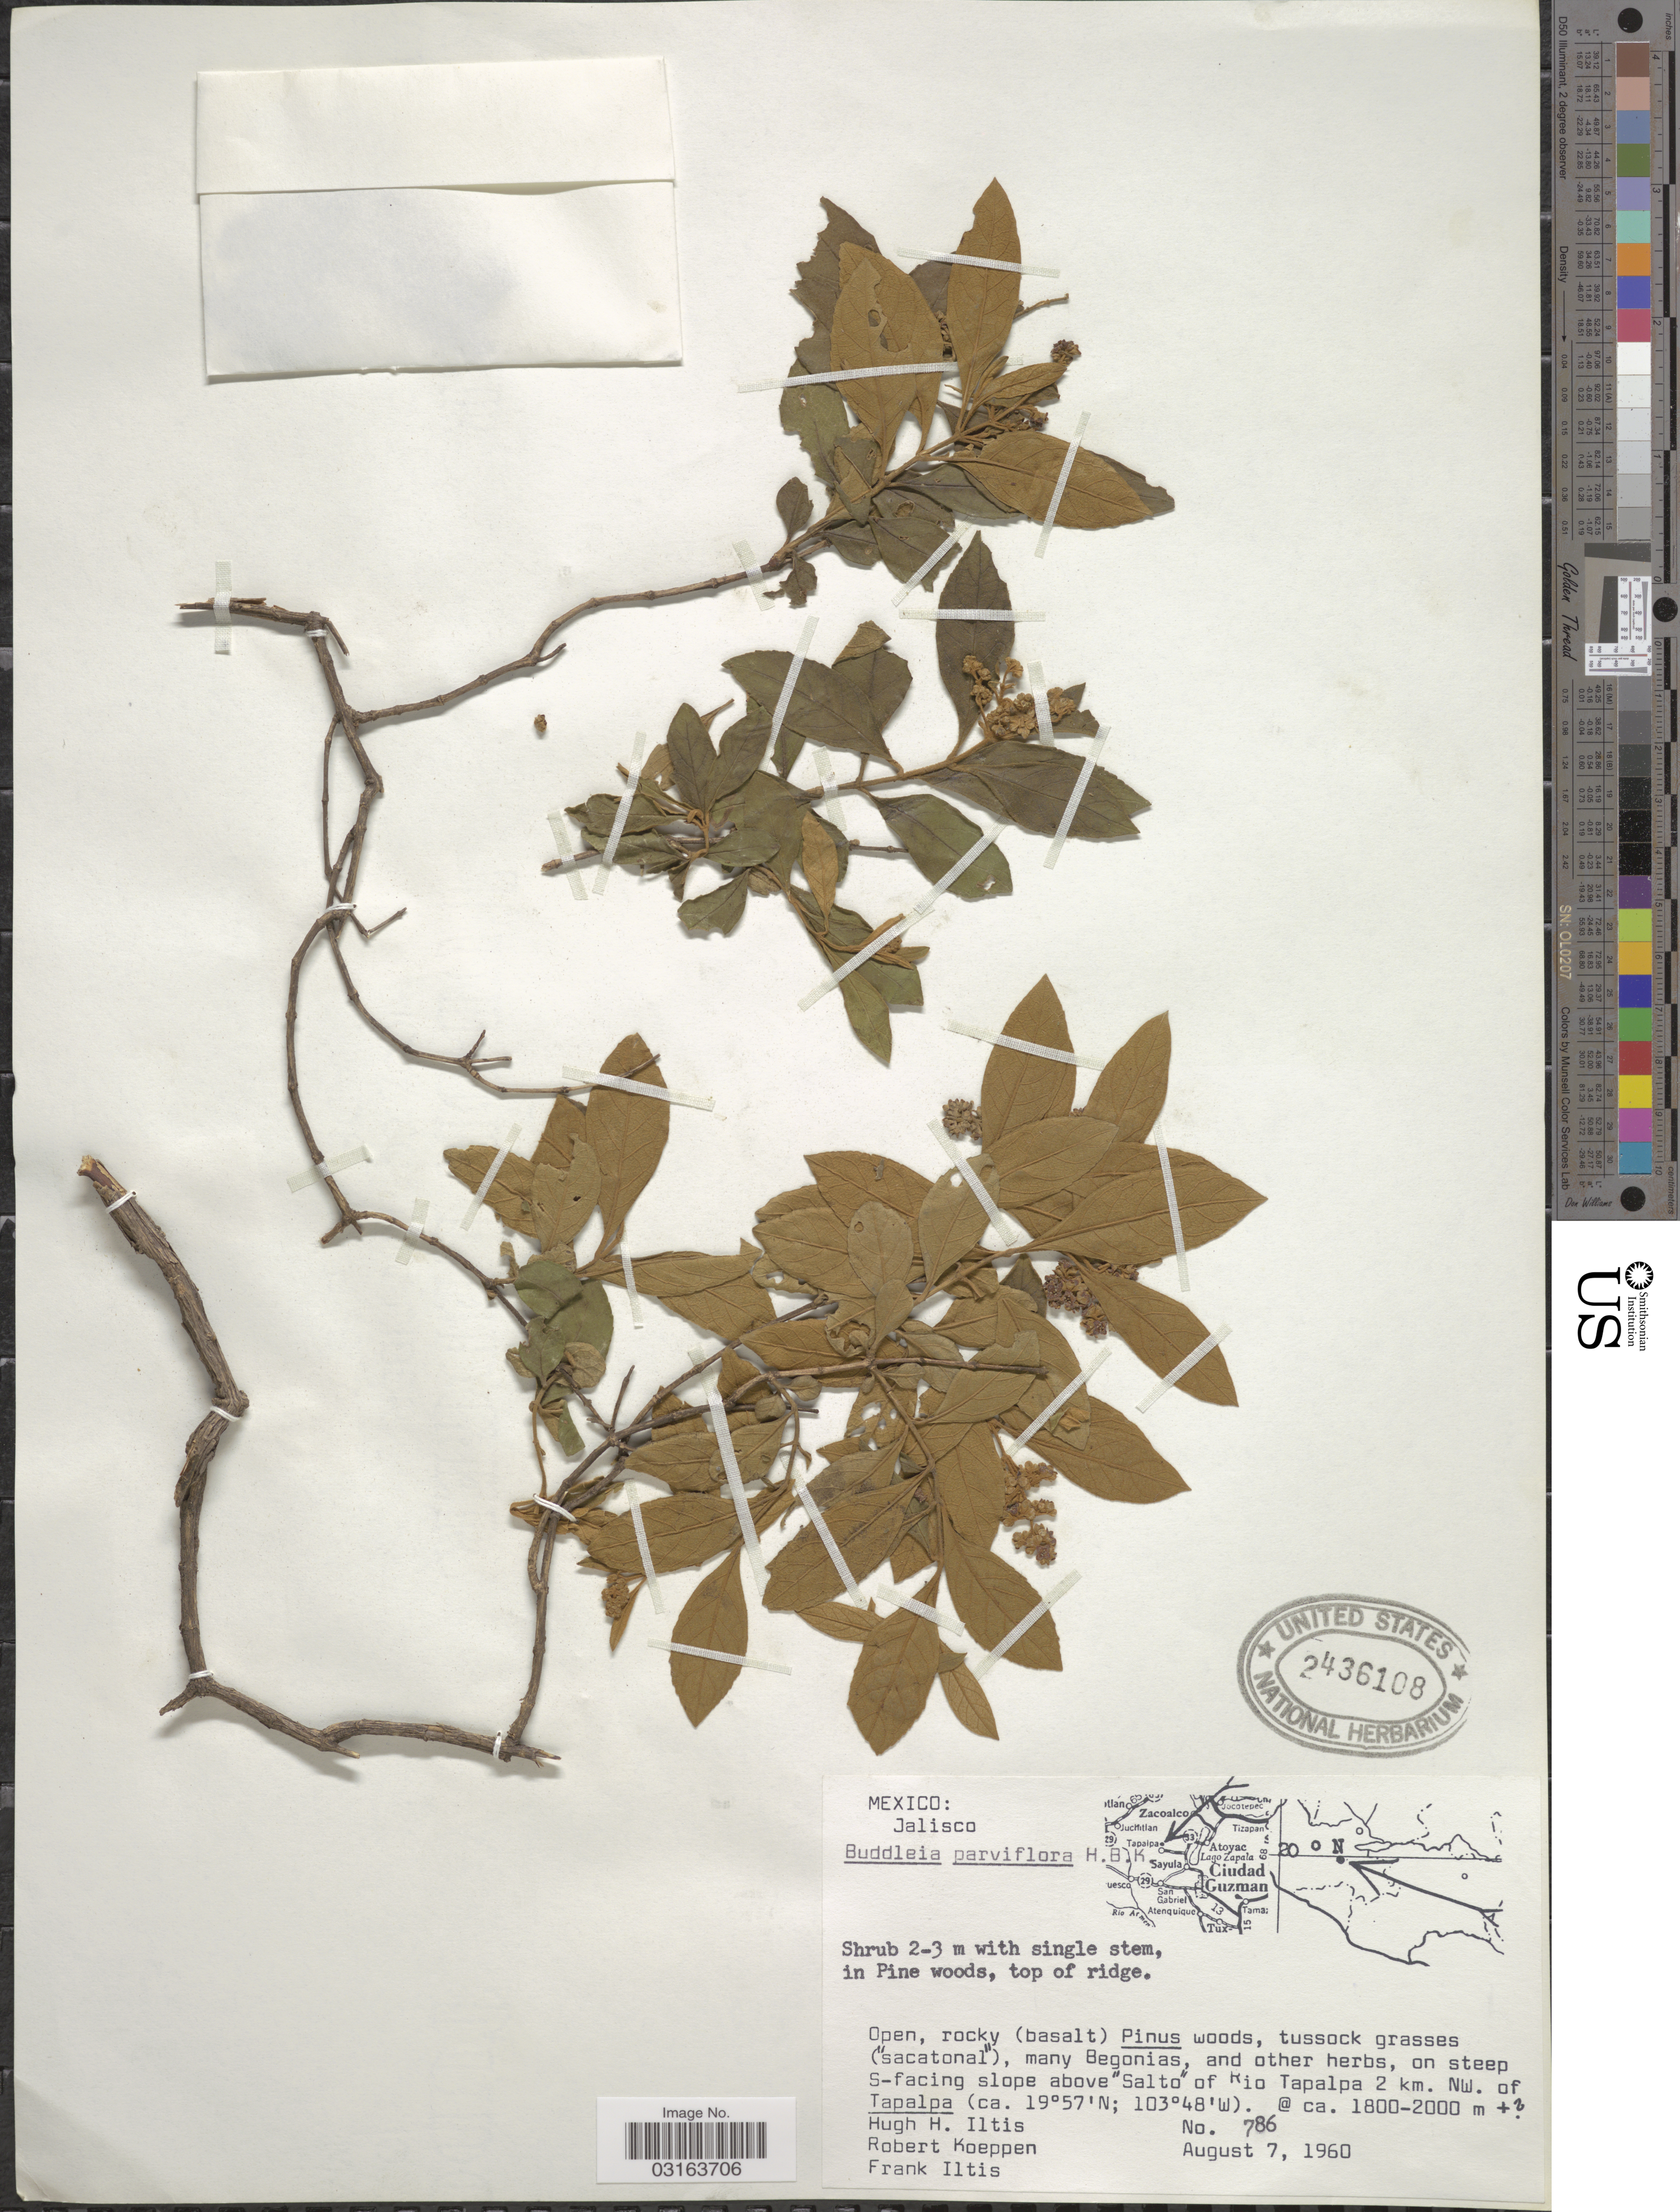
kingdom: Plantae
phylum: Tracheophyta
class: Magnoliopsida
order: Lamiales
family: Scrophulariaceae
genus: Buddleja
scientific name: Buddleja parviflora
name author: Kunth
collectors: H. Iltis, R. C. Koeppen & F. S. Iltis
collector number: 786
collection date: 1960-08-07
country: Mexico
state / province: Jalisco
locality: S-facing slope above "Salto" of Rio Tapalpa 2 km. NW. of Tapalpa.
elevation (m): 1800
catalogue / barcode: US 2436108